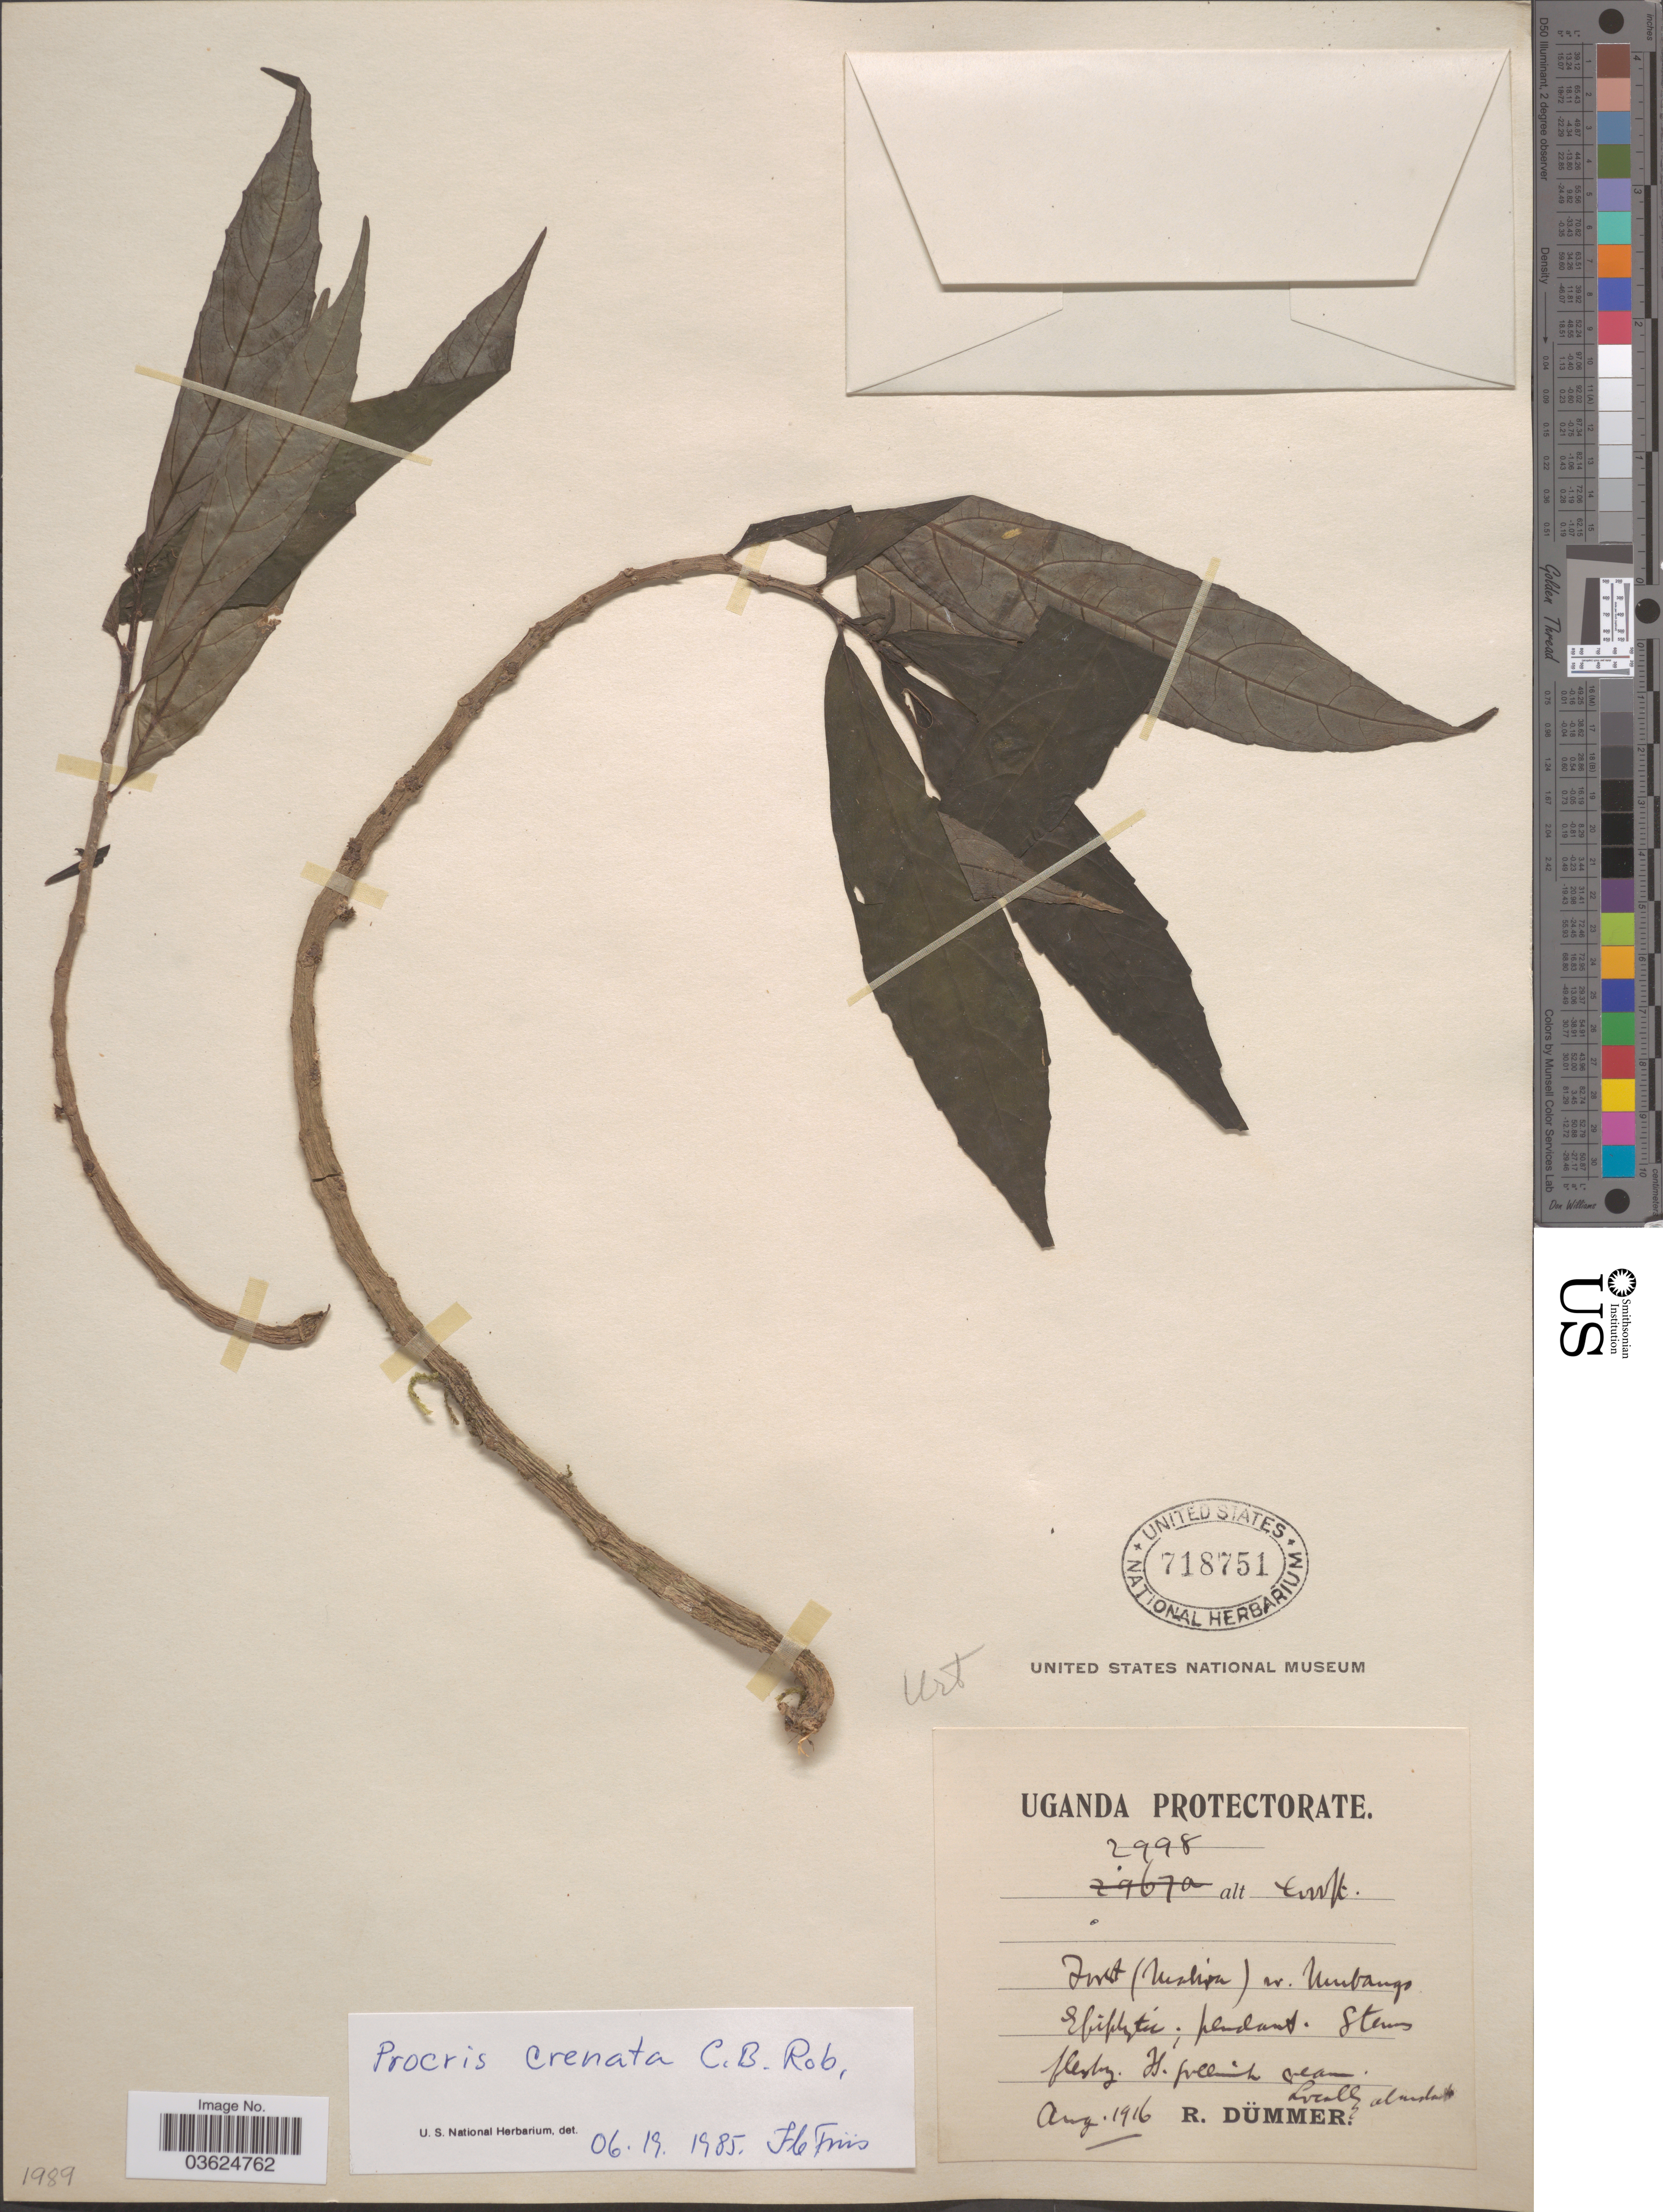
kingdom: Plantae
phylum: Tracheophyta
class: Magnoliopsida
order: Rosales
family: Urticaceae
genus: Procris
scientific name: Procris crenata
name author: C.B. Rob.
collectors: R. A. Dümmer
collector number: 2998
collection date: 1916-08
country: Uganda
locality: Uganda Protectorate. Forest (Mabira) nr. Mubango.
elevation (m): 1219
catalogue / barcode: US 718751